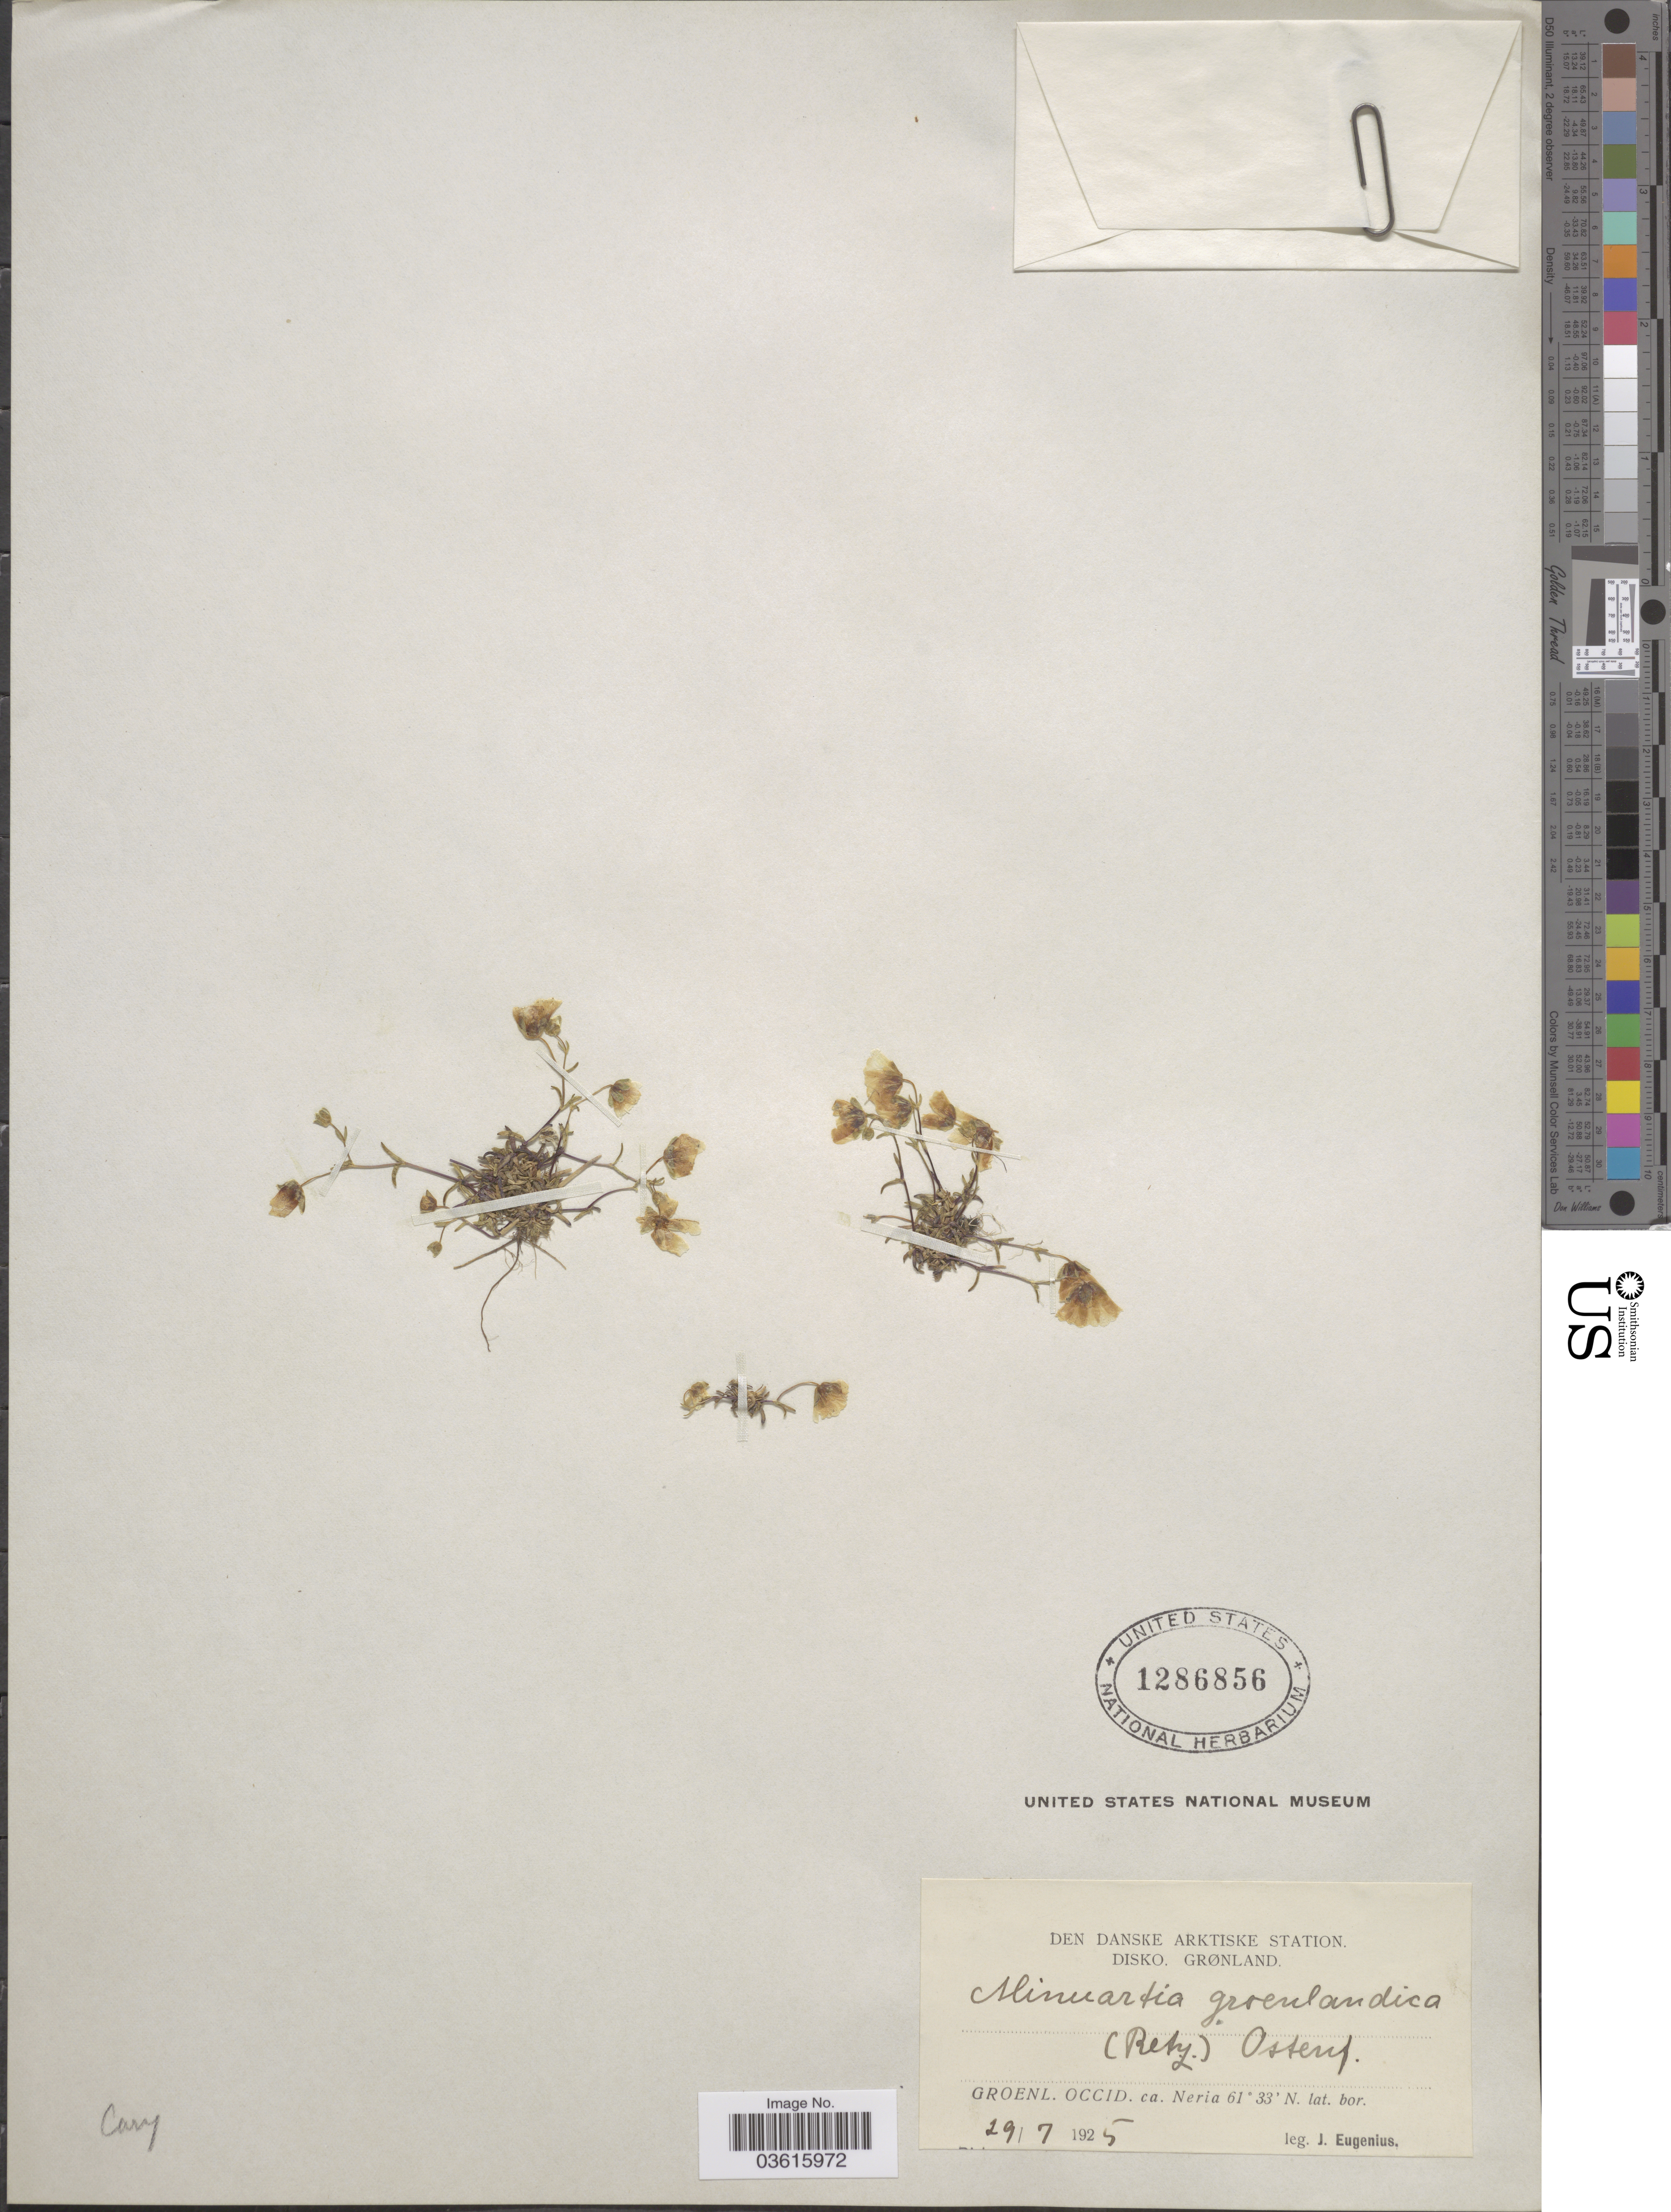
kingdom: Plantae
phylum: Tracheophyta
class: Magnoliopsida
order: Caryophyllales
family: Caryophyllaceae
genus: Minuartia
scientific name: Minuartia groenlandica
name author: (Retz.) Ostenf.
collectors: J. Eugenius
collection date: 1925-07-29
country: Greenland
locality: Den Danske Arktiske Station. Disko. Grønland. Groenl. Occid. ca. Neria.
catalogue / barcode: US 1286856